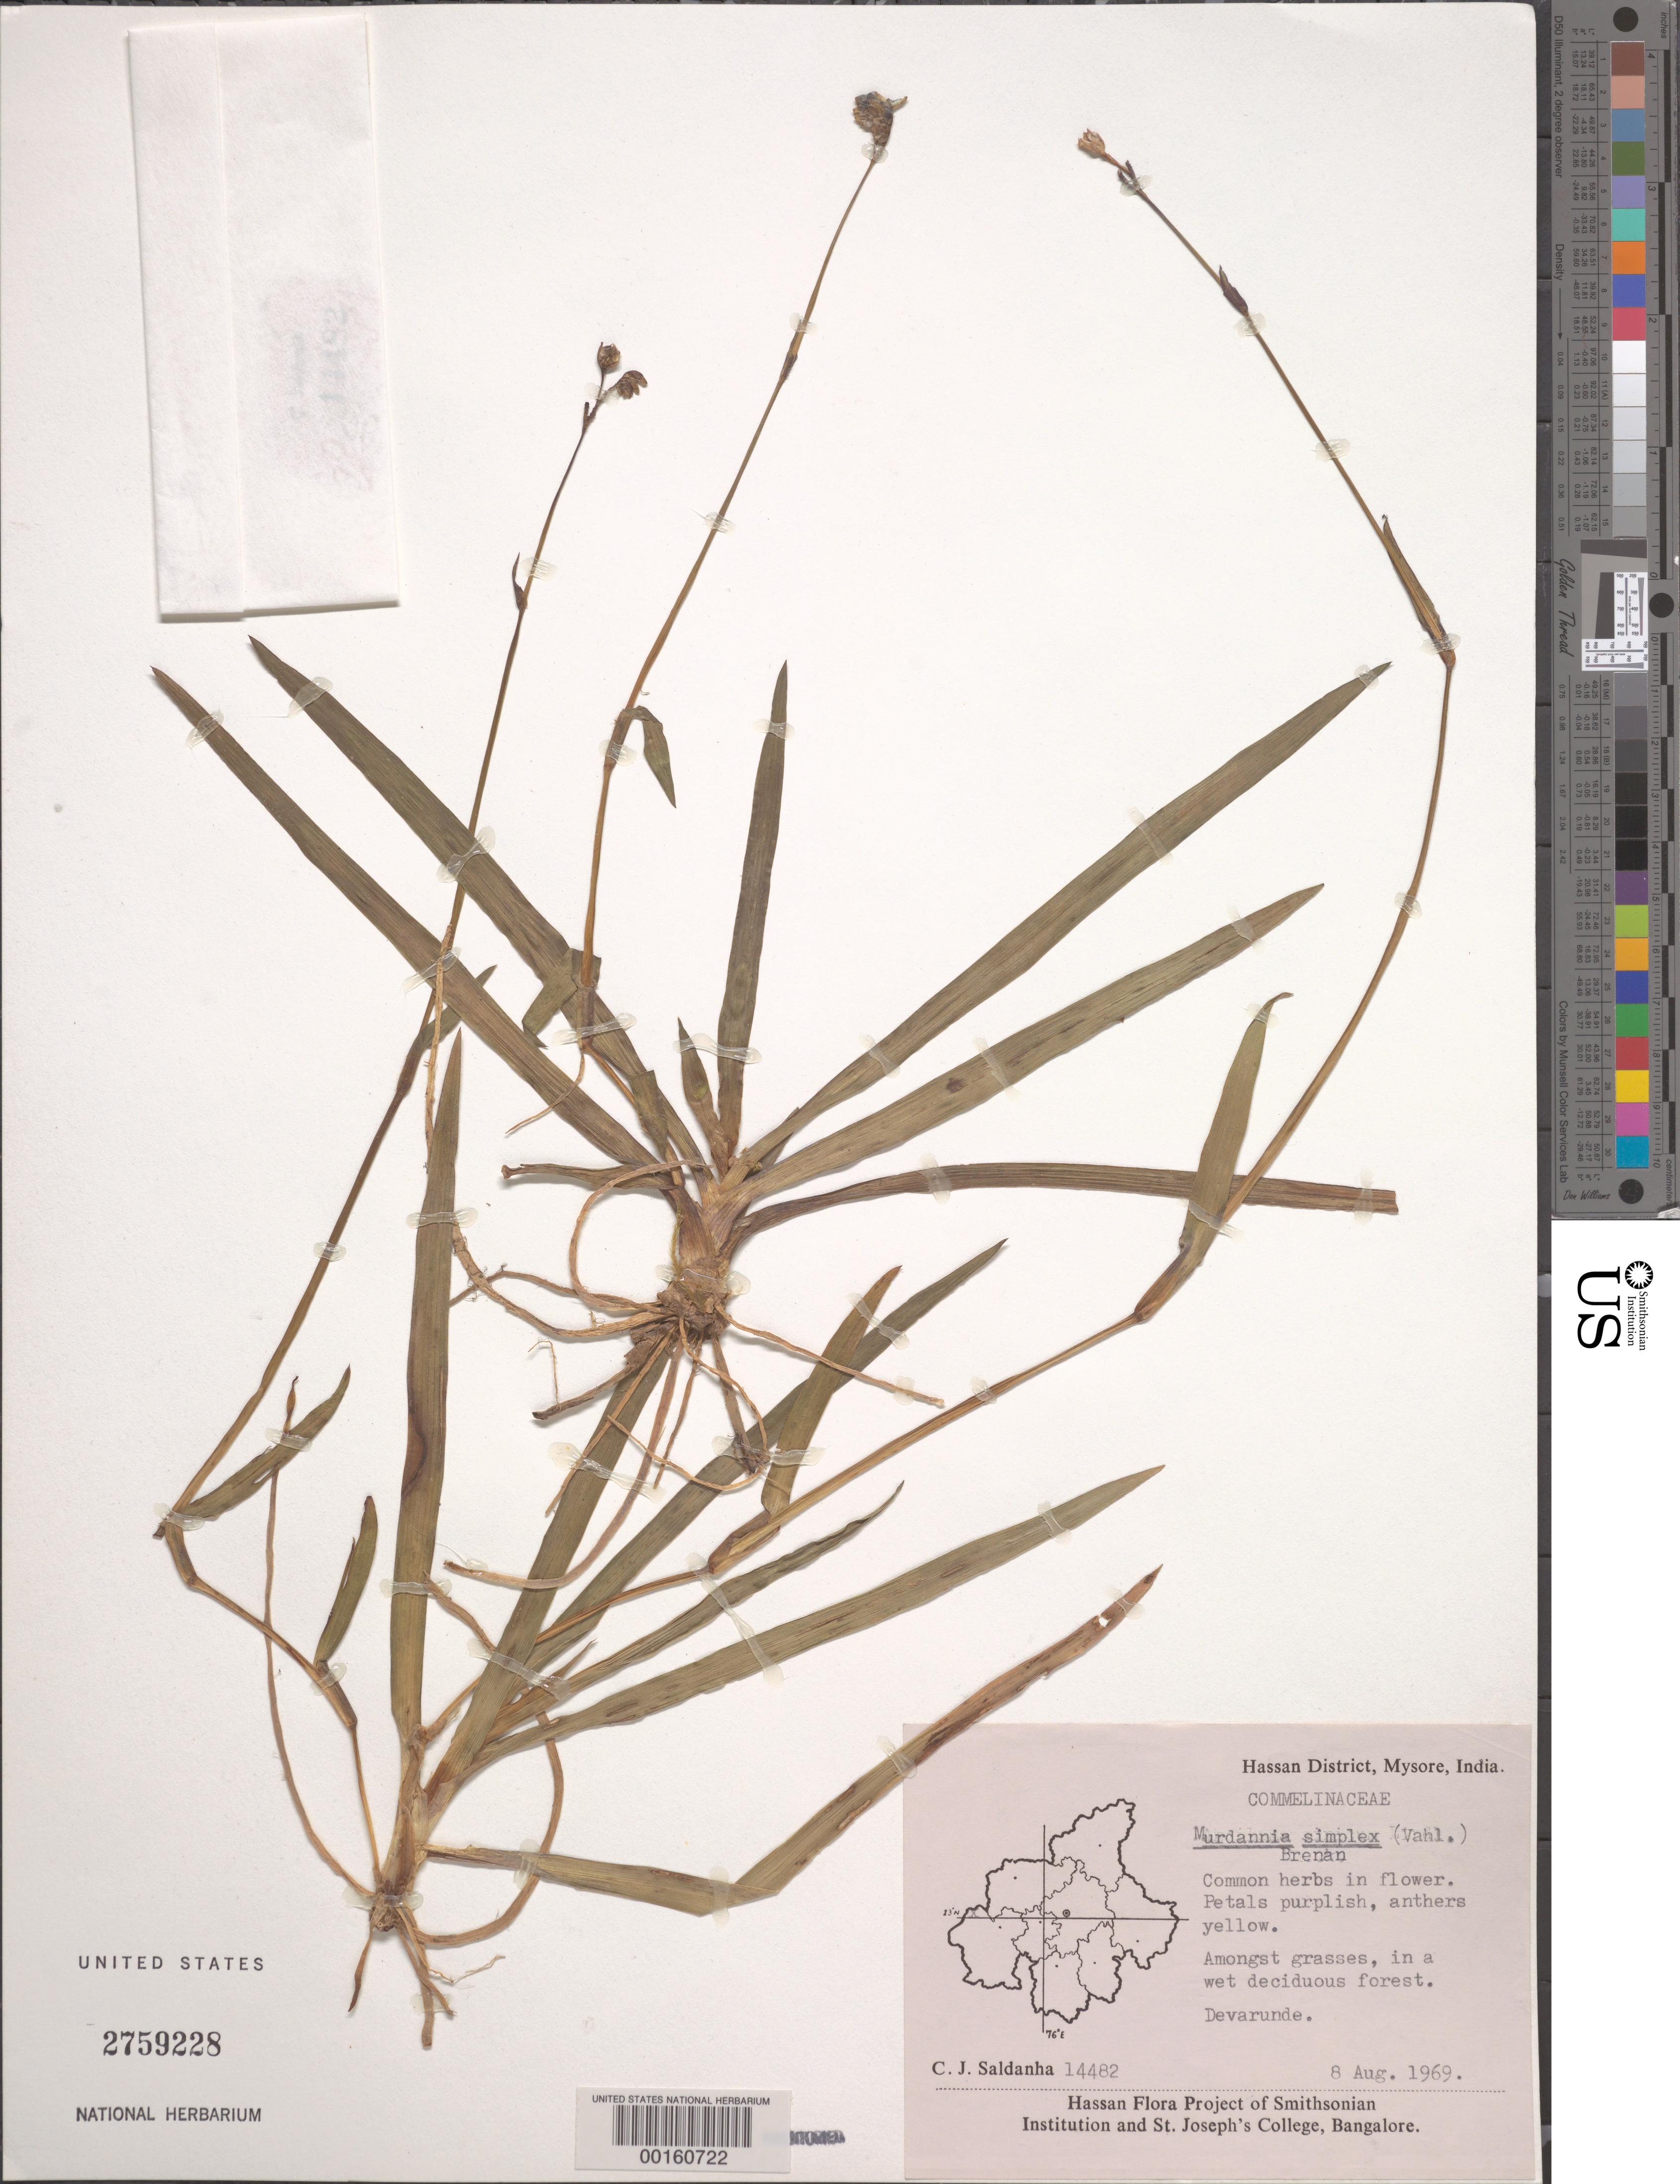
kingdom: Plantae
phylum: Tracheophyta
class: Liliopsida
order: Commelinales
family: Commelinaceae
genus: Murdannia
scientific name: Murdannia simplex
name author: (Vahl) Brenan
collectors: C. J. Saldanha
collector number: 14482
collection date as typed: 08 Aug 1969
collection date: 1969-08-08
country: India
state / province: Karnataka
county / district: Hassan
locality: Devarunde, mysore state [mysore state = karnataka.]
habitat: Wet, deciduous forest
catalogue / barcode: US 2759228